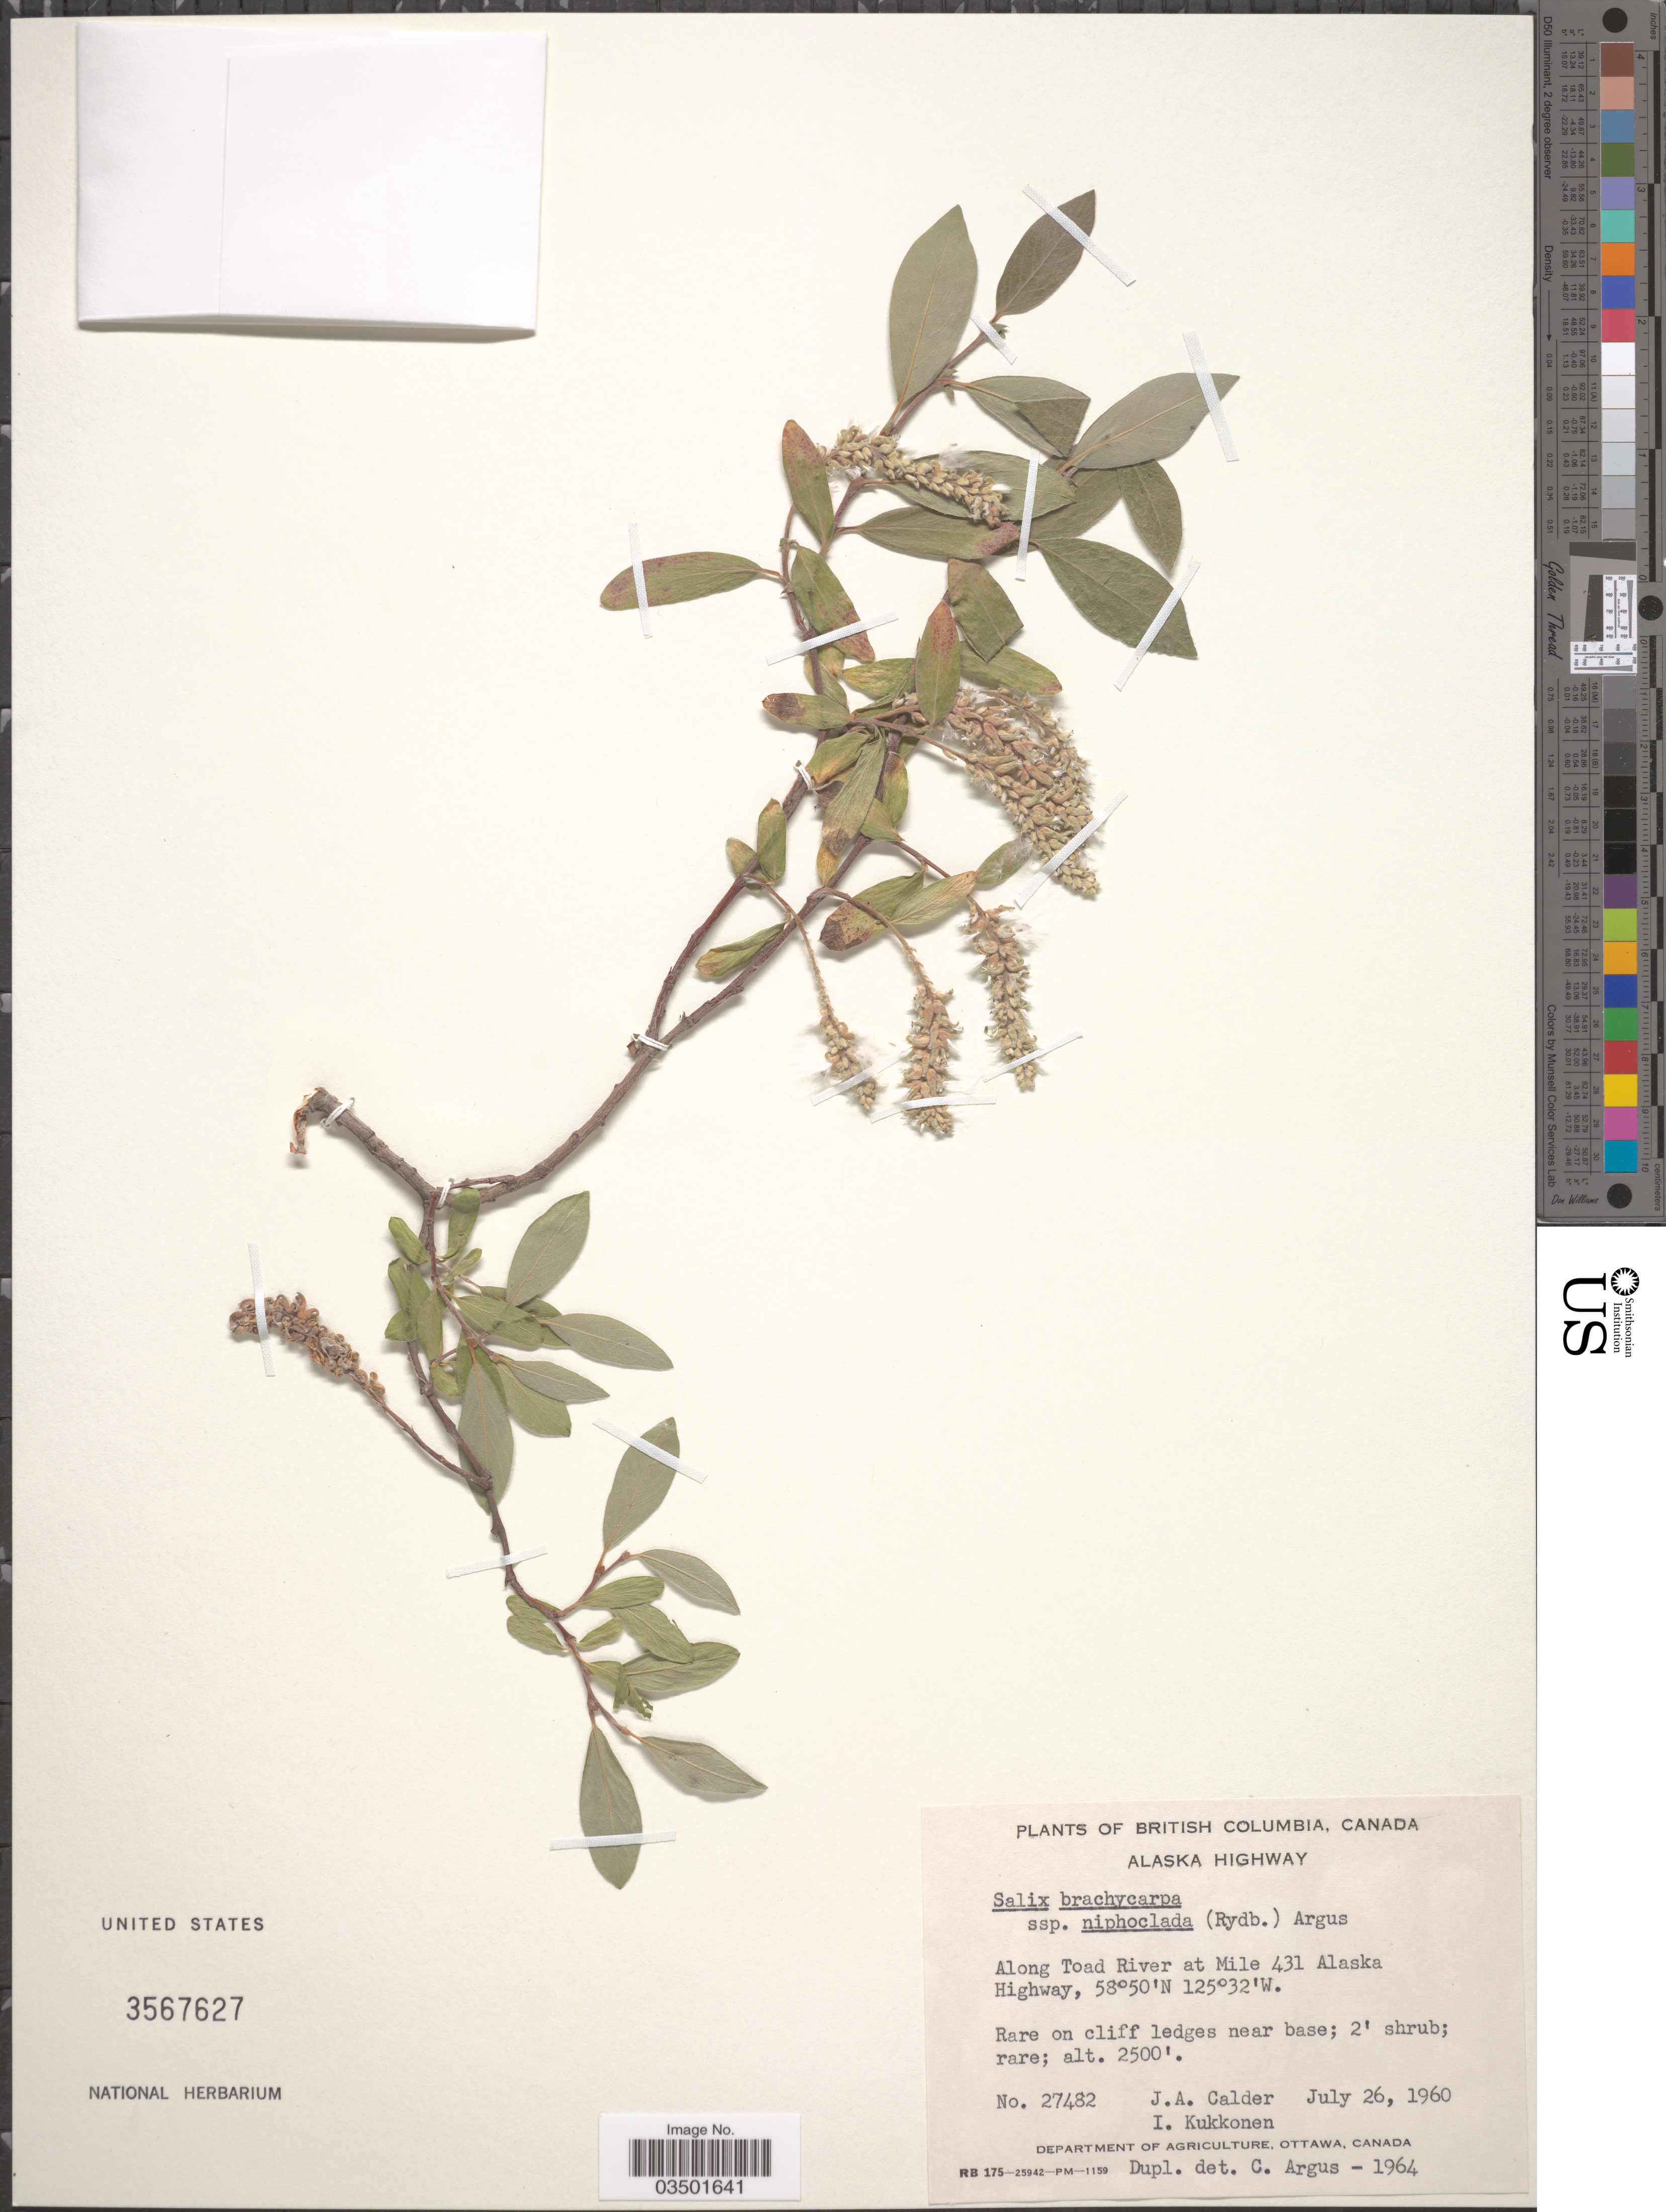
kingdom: Plantae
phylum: Tracheophyta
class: Magnoliopsida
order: Malpighiales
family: Salicaceae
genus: Salix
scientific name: Salix niphoclada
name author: Rydb.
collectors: J. A. Calder & I. Kukkonen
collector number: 27482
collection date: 1960-07-26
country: Canada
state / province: British Columbia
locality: Alaska Highway. Along Toad River at Mile 431 Alaska Highway.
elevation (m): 762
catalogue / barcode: US 3567627